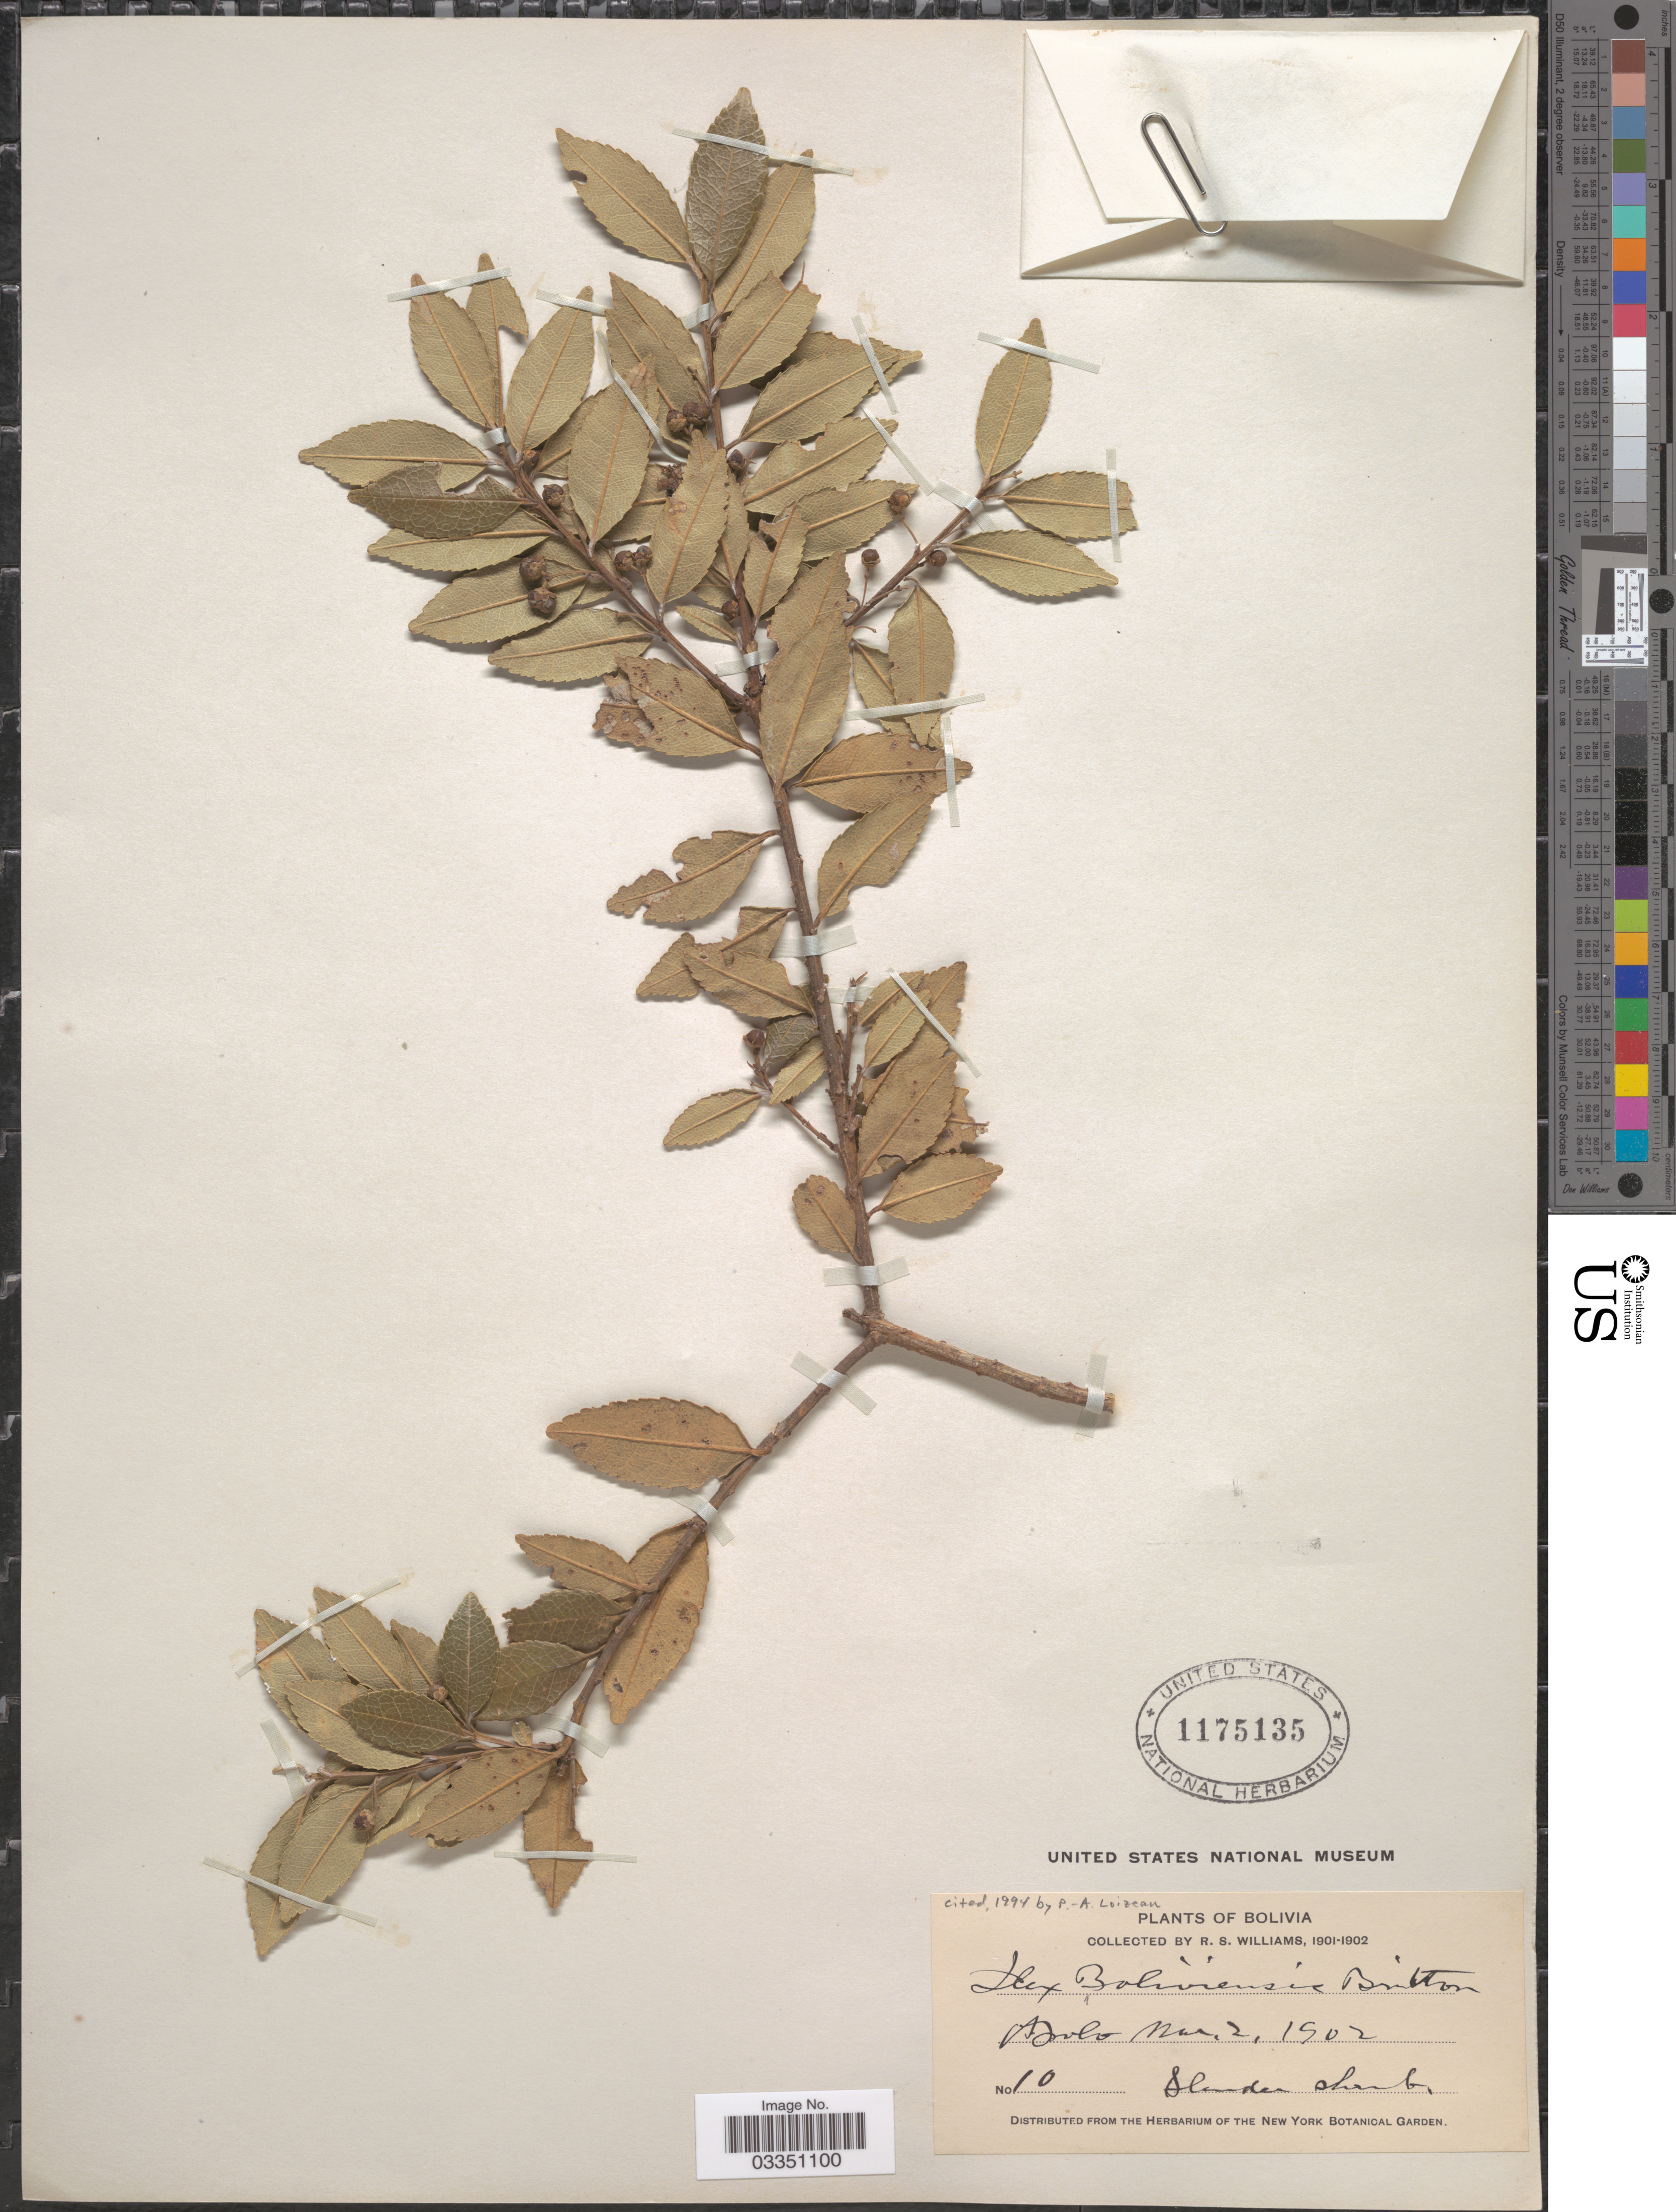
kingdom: Plantae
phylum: Tracheophyta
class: Magnoliopsida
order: Aquifoliales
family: Aquifoliaceae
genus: Ilex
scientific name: Ilex boliviana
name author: Britton ex Rusby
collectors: R. S. Williams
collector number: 10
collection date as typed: Mar. 2, 1902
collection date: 1902-03-02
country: Bolivia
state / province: La Paz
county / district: Franz Tamayo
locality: Apolo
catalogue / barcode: US 1175135